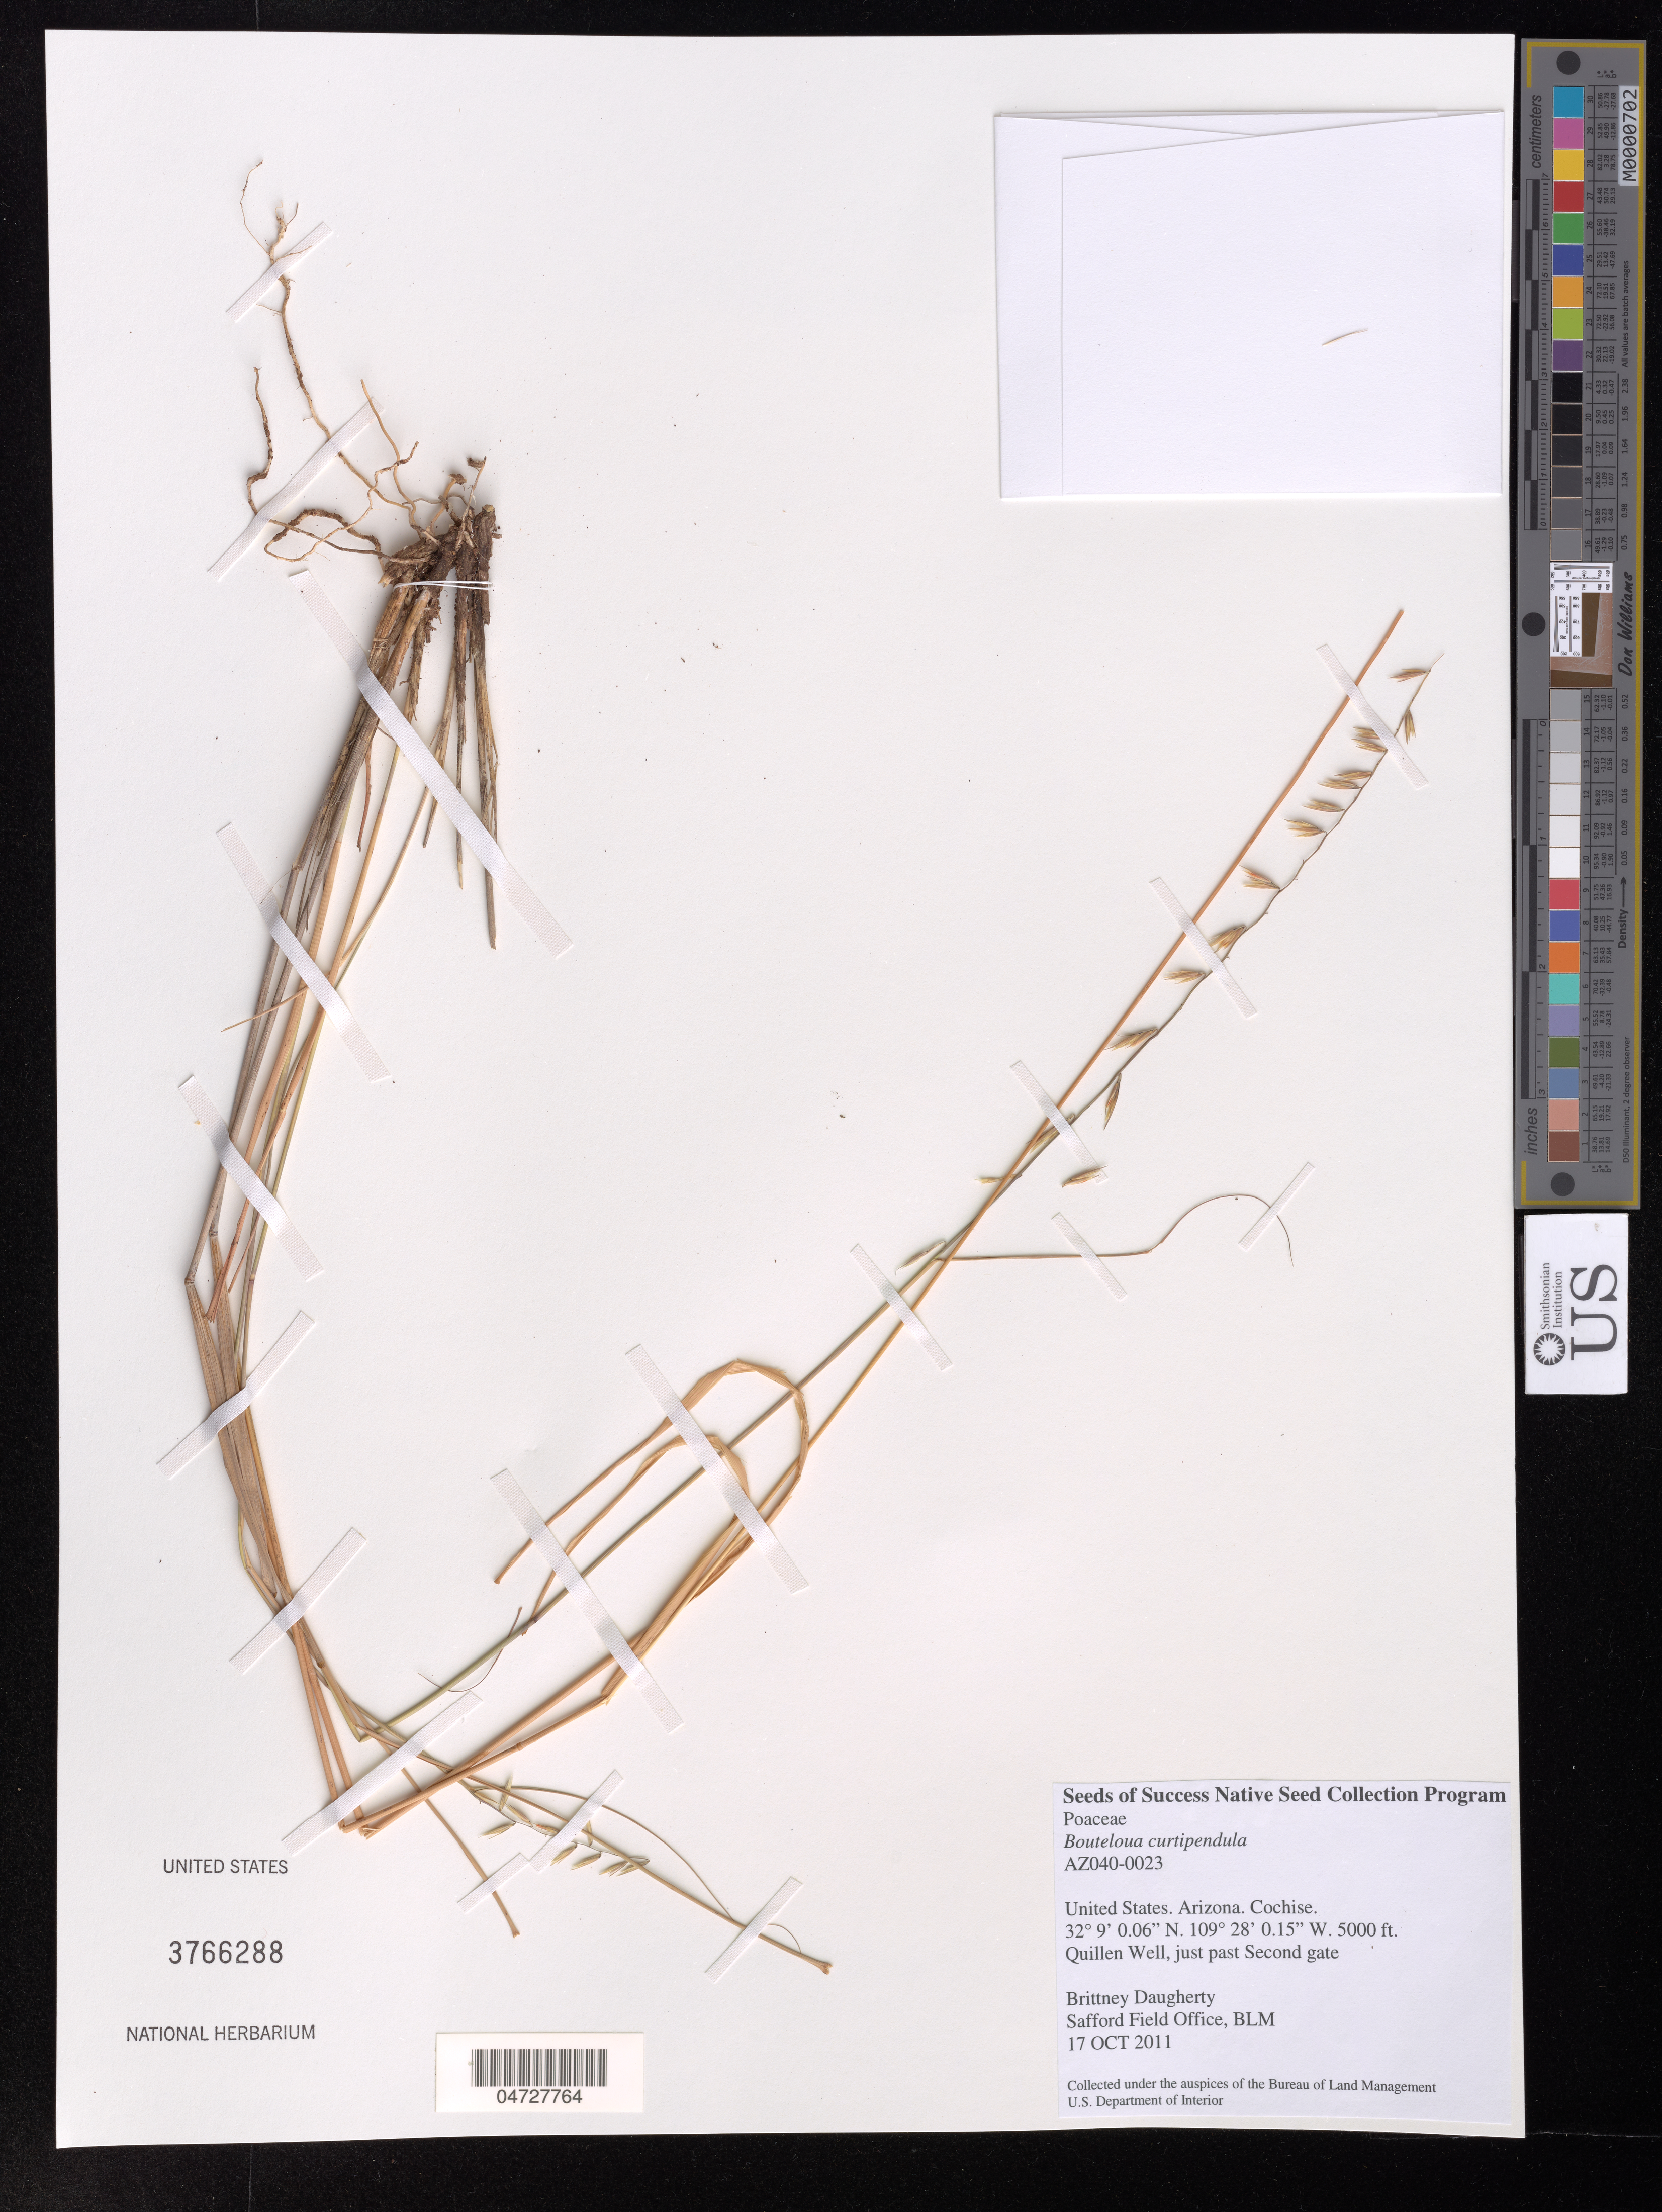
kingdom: Plantae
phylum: Tracheophyta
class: Liliopsida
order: Poales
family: Poaceae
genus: Bouteloua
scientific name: Bouteloua curtipendula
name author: (Michx.) Torr.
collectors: B. Daugherty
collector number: AZ040-0023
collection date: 2011-10-17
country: United States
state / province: Arizona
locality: Cochise. Quillen Well, just past Second gate.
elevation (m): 1524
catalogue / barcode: US 3766288